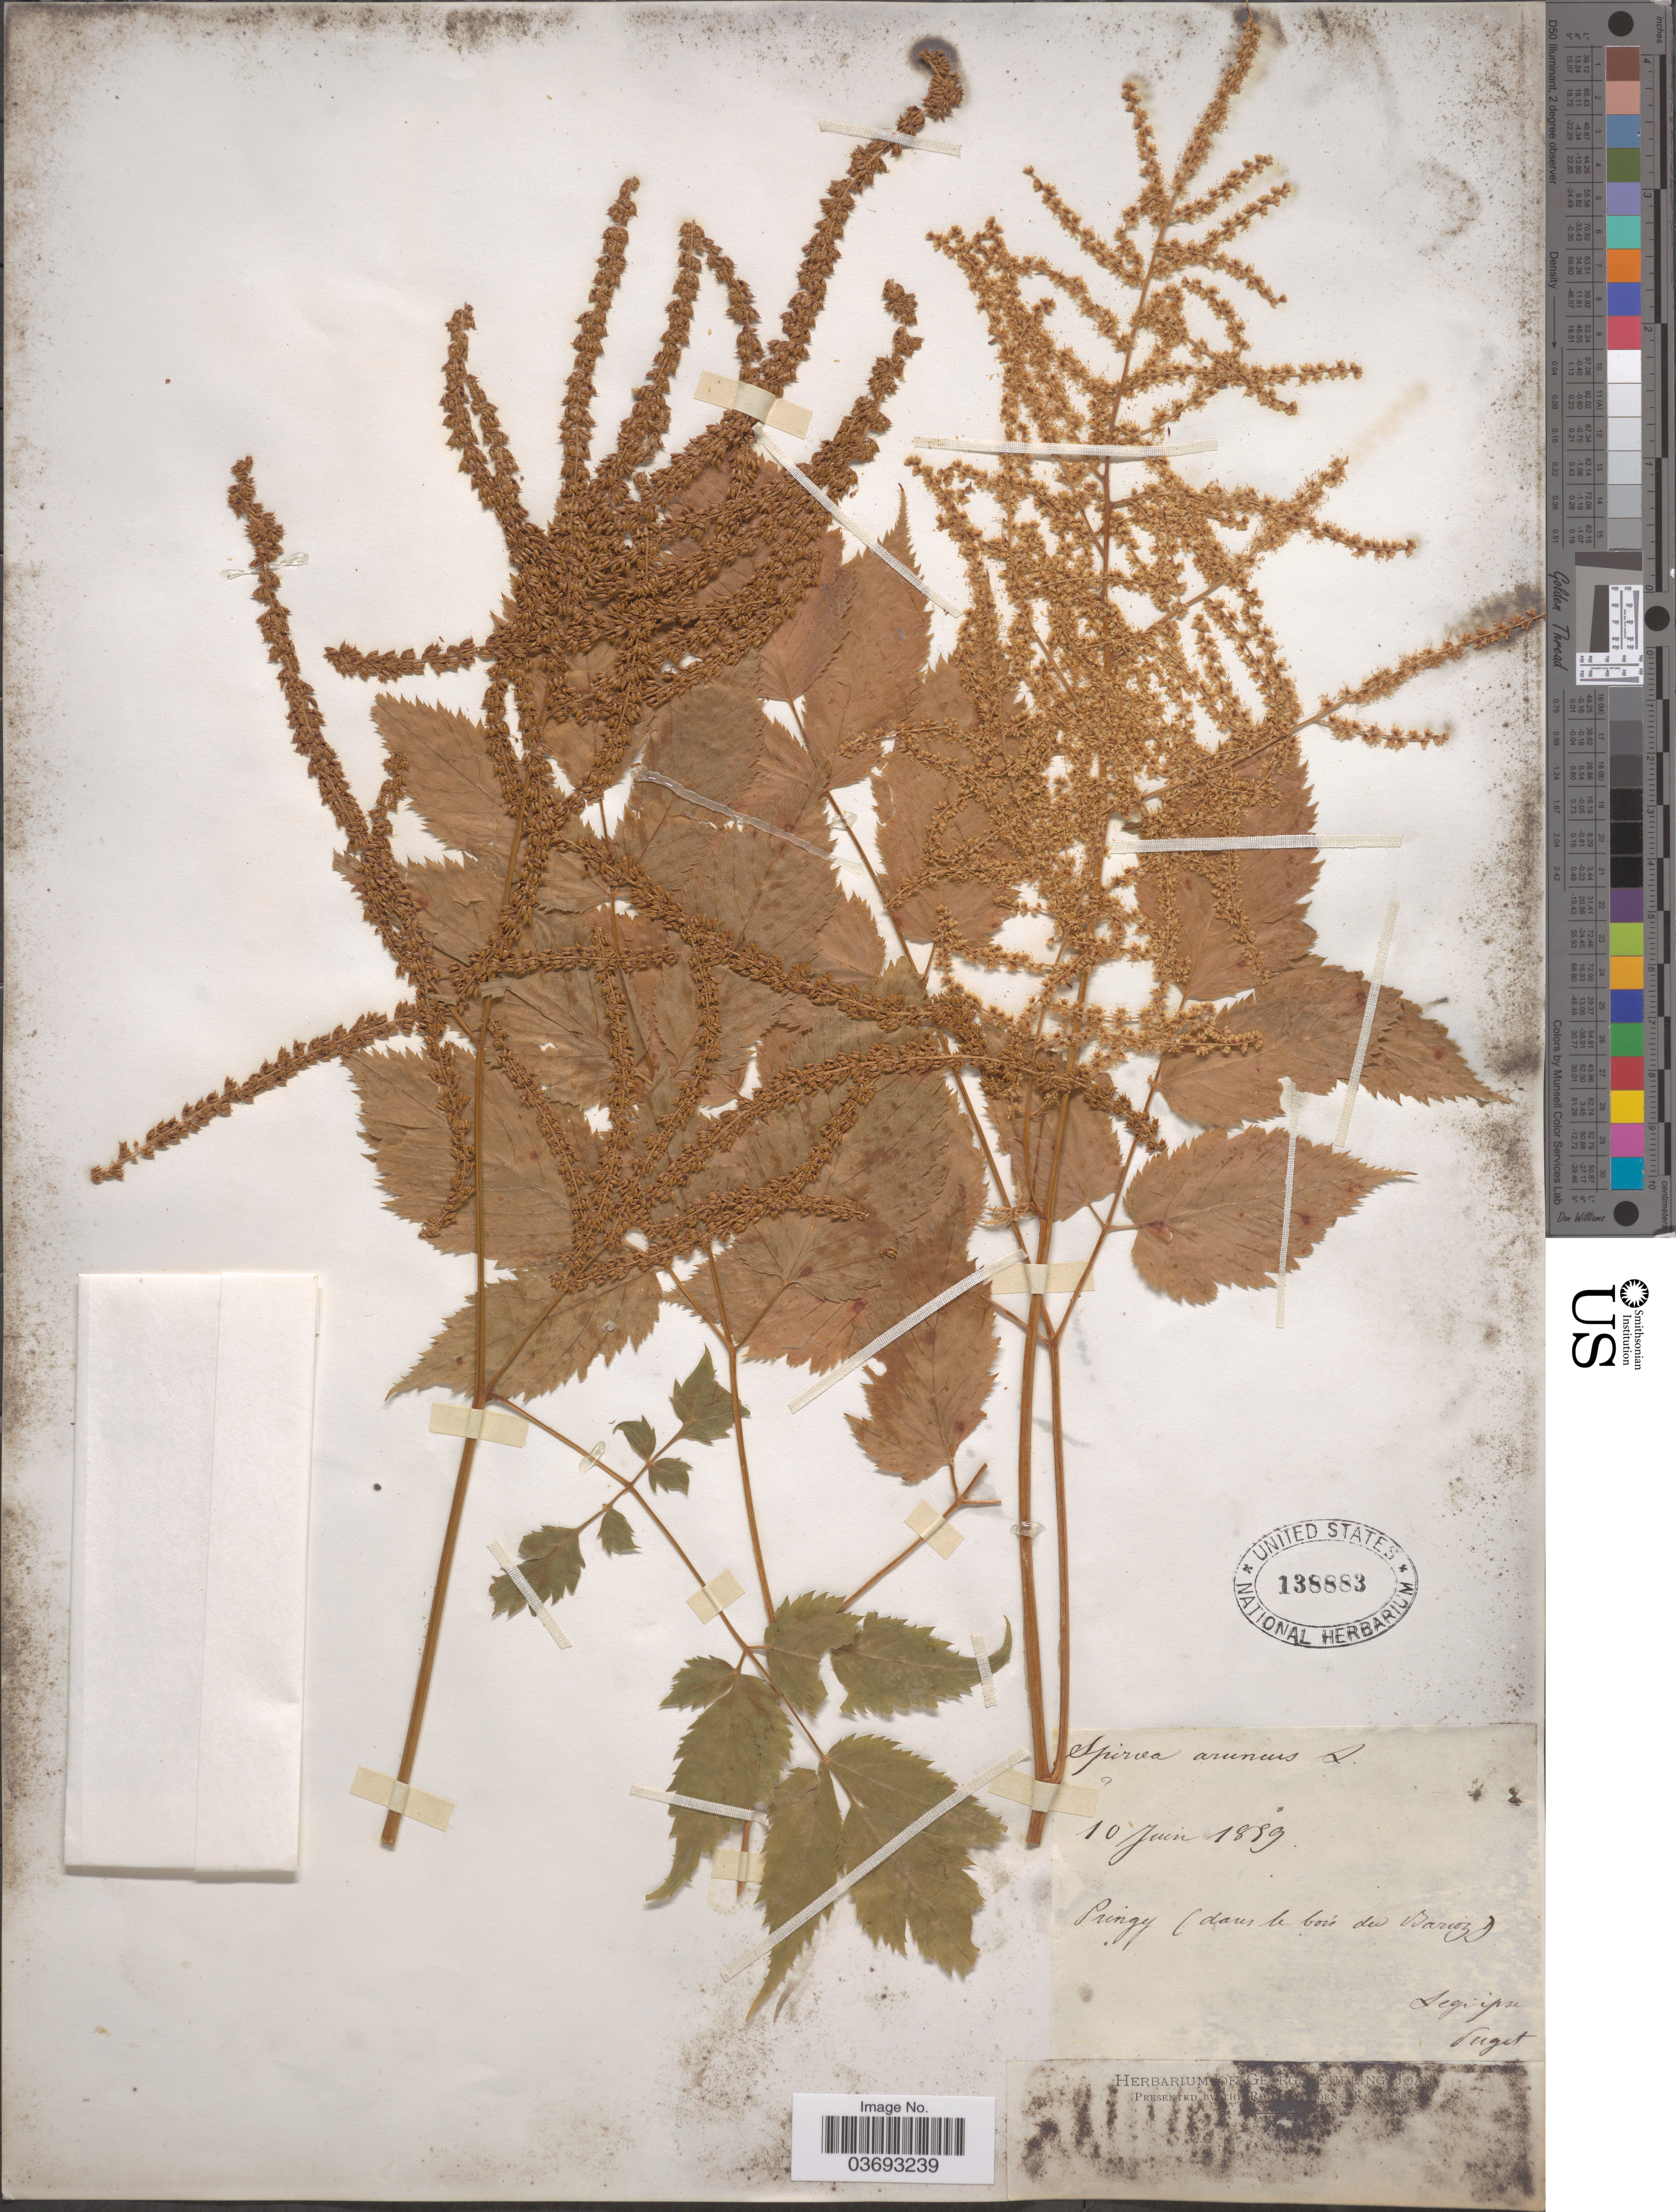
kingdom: Plantae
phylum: Tracheophyta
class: Magnoliopsida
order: Rosales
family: Rosaceae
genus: Spiraea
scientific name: Spiraea aruncus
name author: L.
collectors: -. Puget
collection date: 1889-06-10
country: France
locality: Pringy (dans le boís du [illegible text]).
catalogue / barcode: US 138883